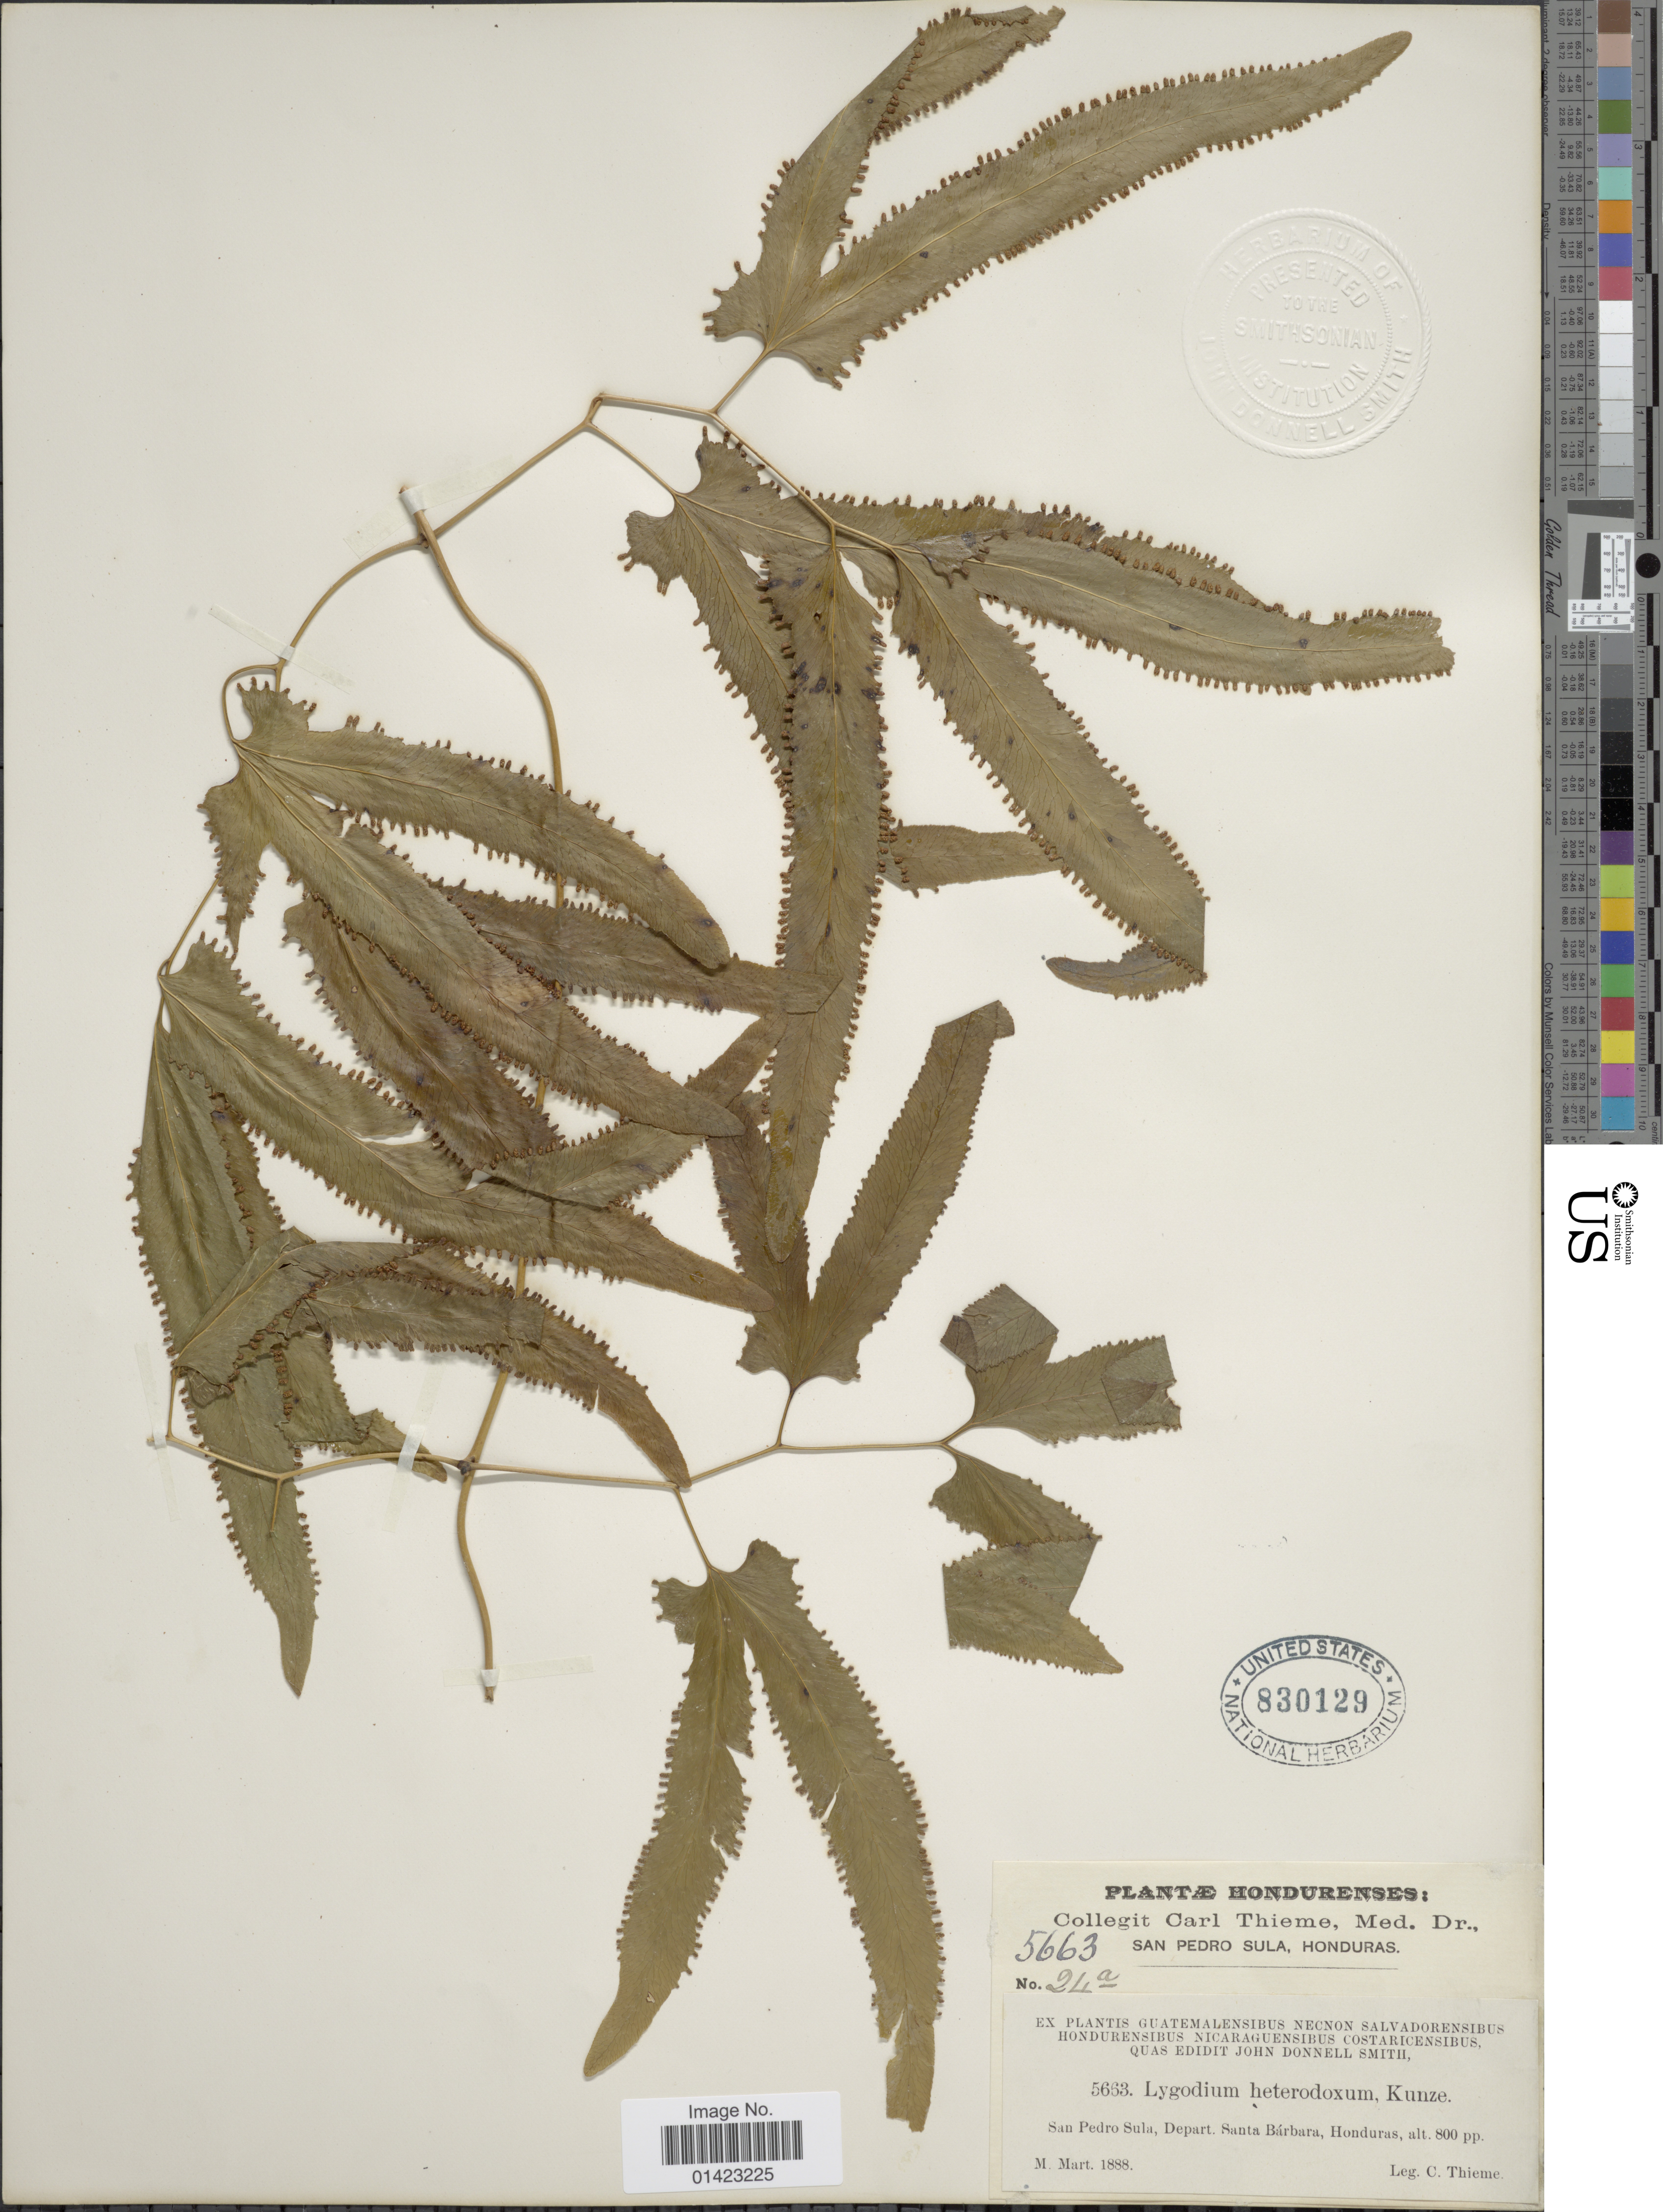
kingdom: Plantae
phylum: Tracheophyta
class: Polypodiopsida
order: Schizaeales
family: Lygodiaceae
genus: Lygodium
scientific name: Lygodium heterodoxum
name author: Kunze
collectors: C. Thieme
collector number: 5663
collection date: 1888-03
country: Honduras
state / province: Santa Bárbara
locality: San pedro Sula, Depart. Santa barbara, Honduras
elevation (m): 244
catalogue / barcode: US 830129